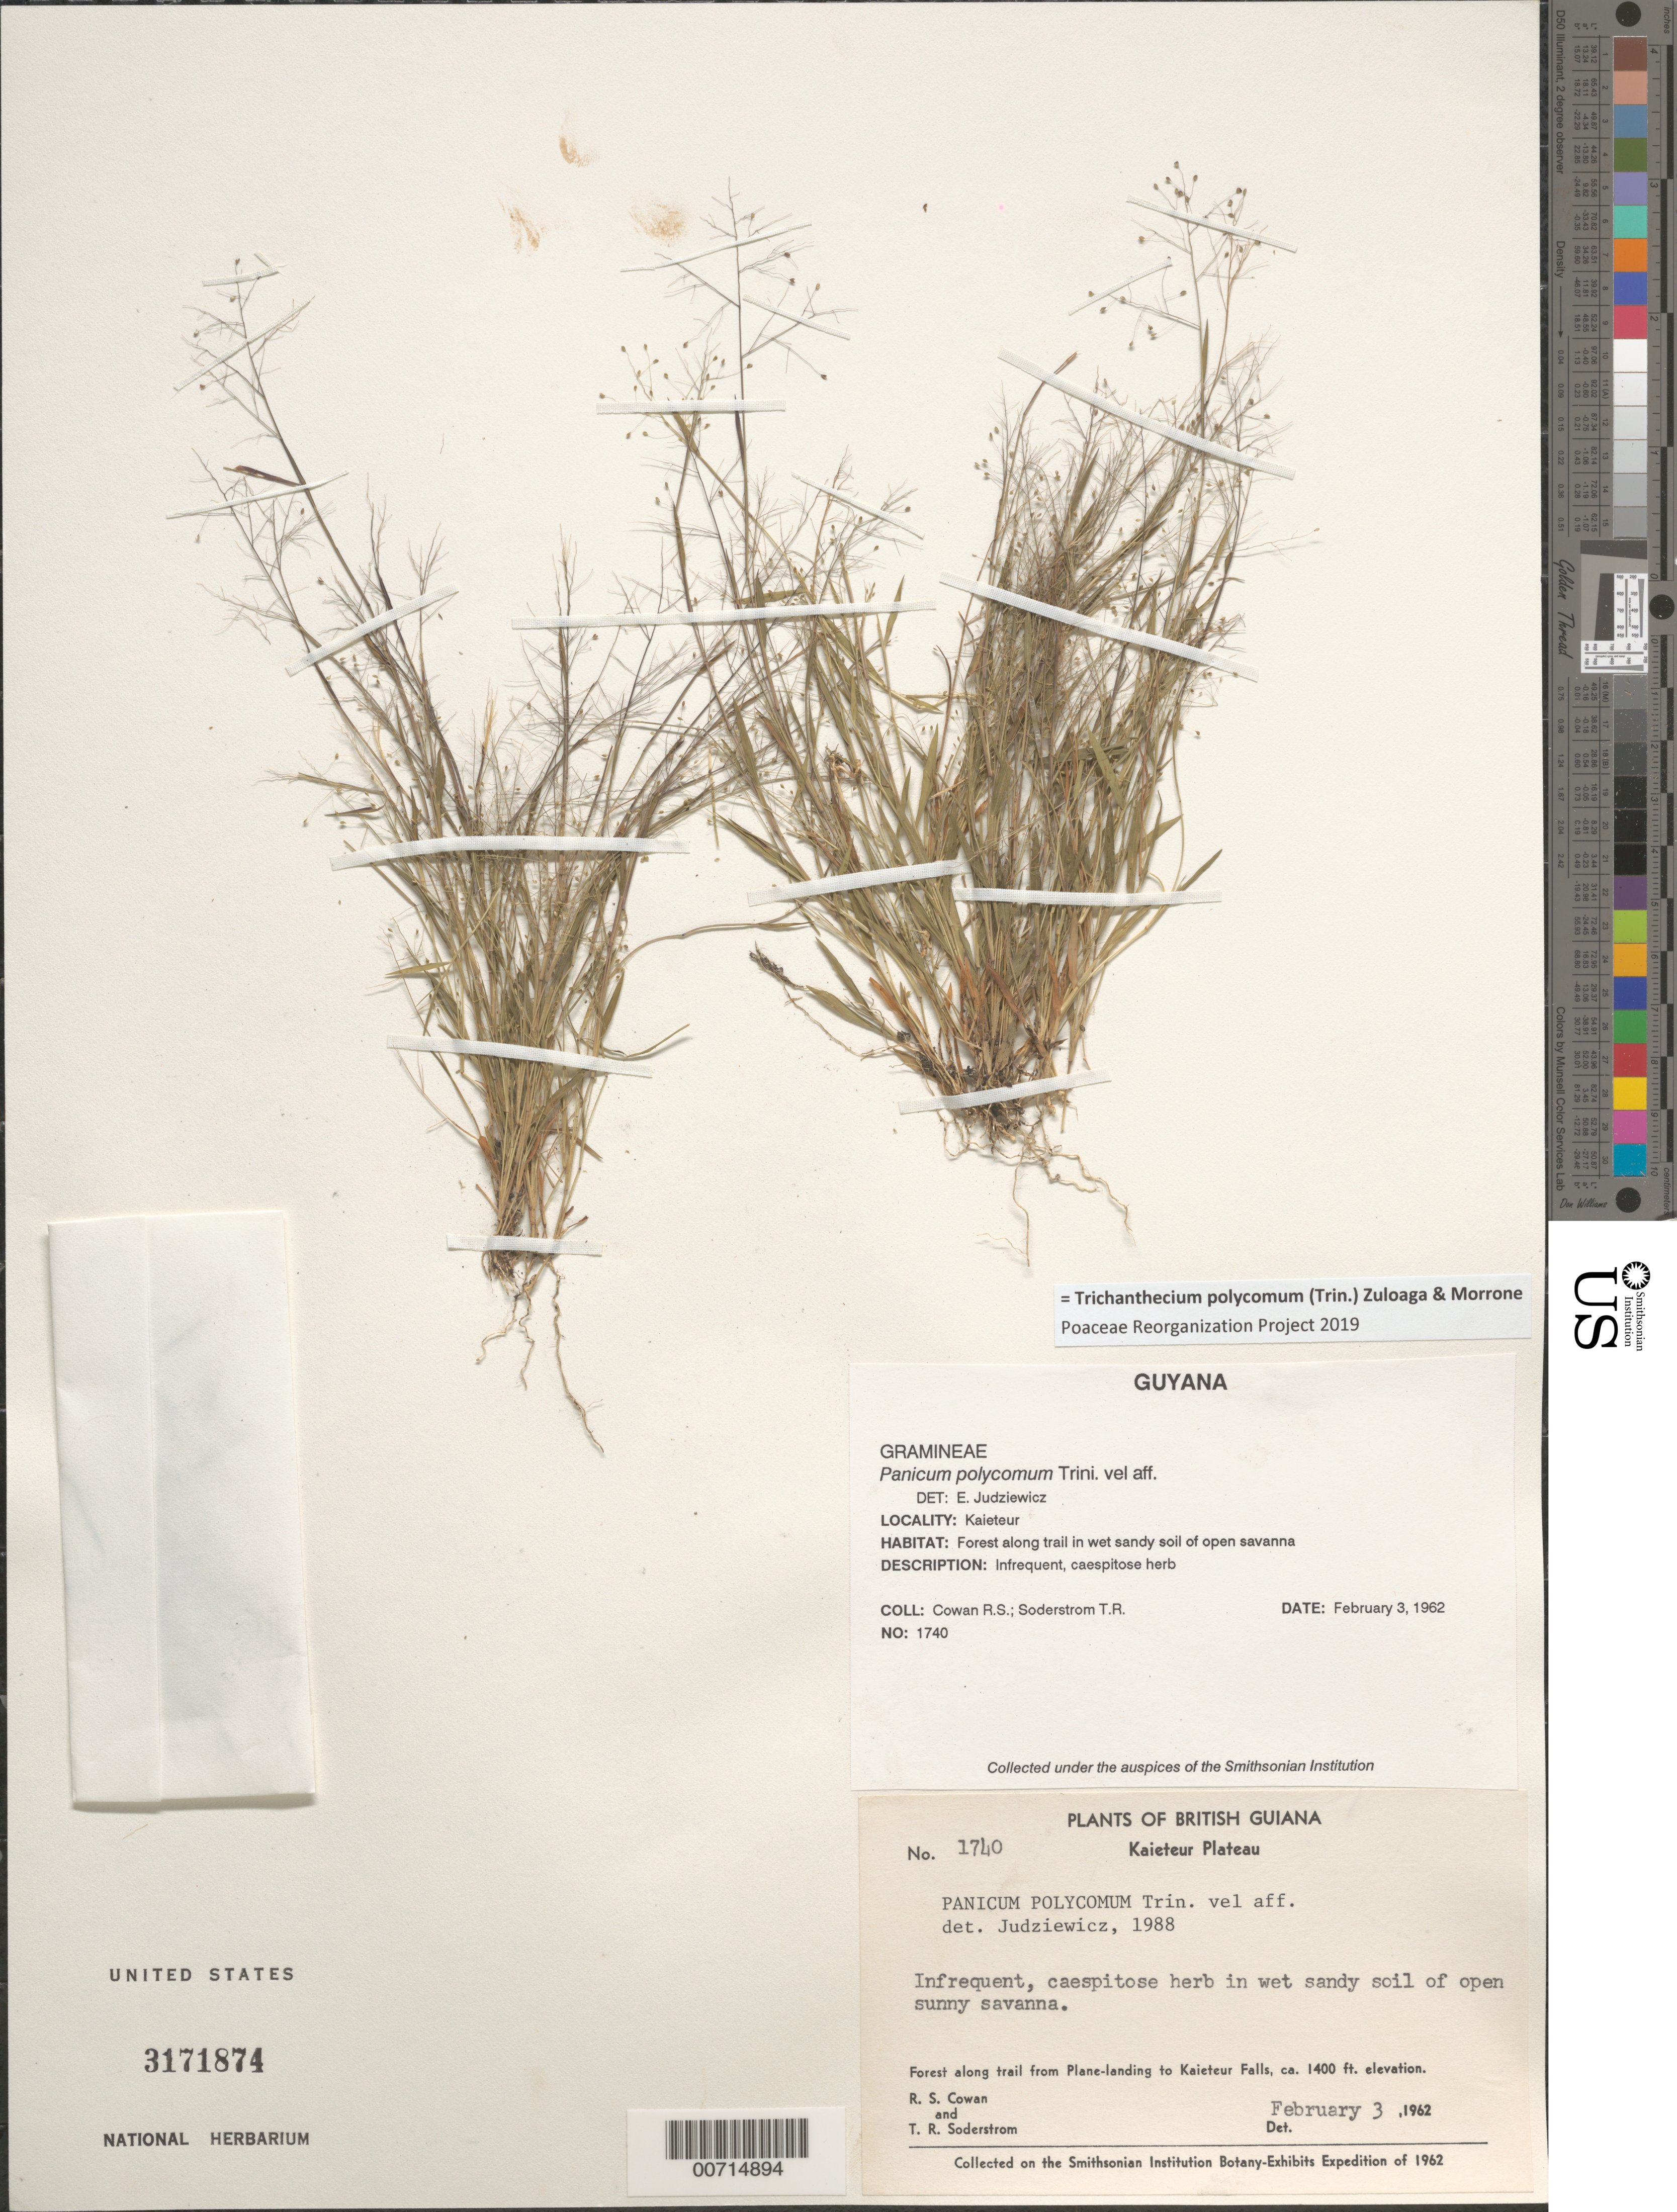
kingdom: Plantae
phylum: Tracheophyta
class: Liliopsida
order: Poales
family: Poaceae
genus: Trichanthecium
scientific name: Trichanthecium polycomum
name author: (Trin.) Zuloaga & Morrone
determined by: Poaceae Reorganization Project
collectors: R. S. Cowan & T. R. Soderstrom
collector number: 1740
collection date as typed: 3-Feb-62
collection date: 1962-02-03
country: Guyana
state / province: Potaro-Siparuni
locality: Kaieteur Plateau, along trail from plane landing to Kaieteur Falls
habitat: Forest along trail in wet sandy soil of open savanna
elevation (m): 427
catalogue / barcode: US 3171874